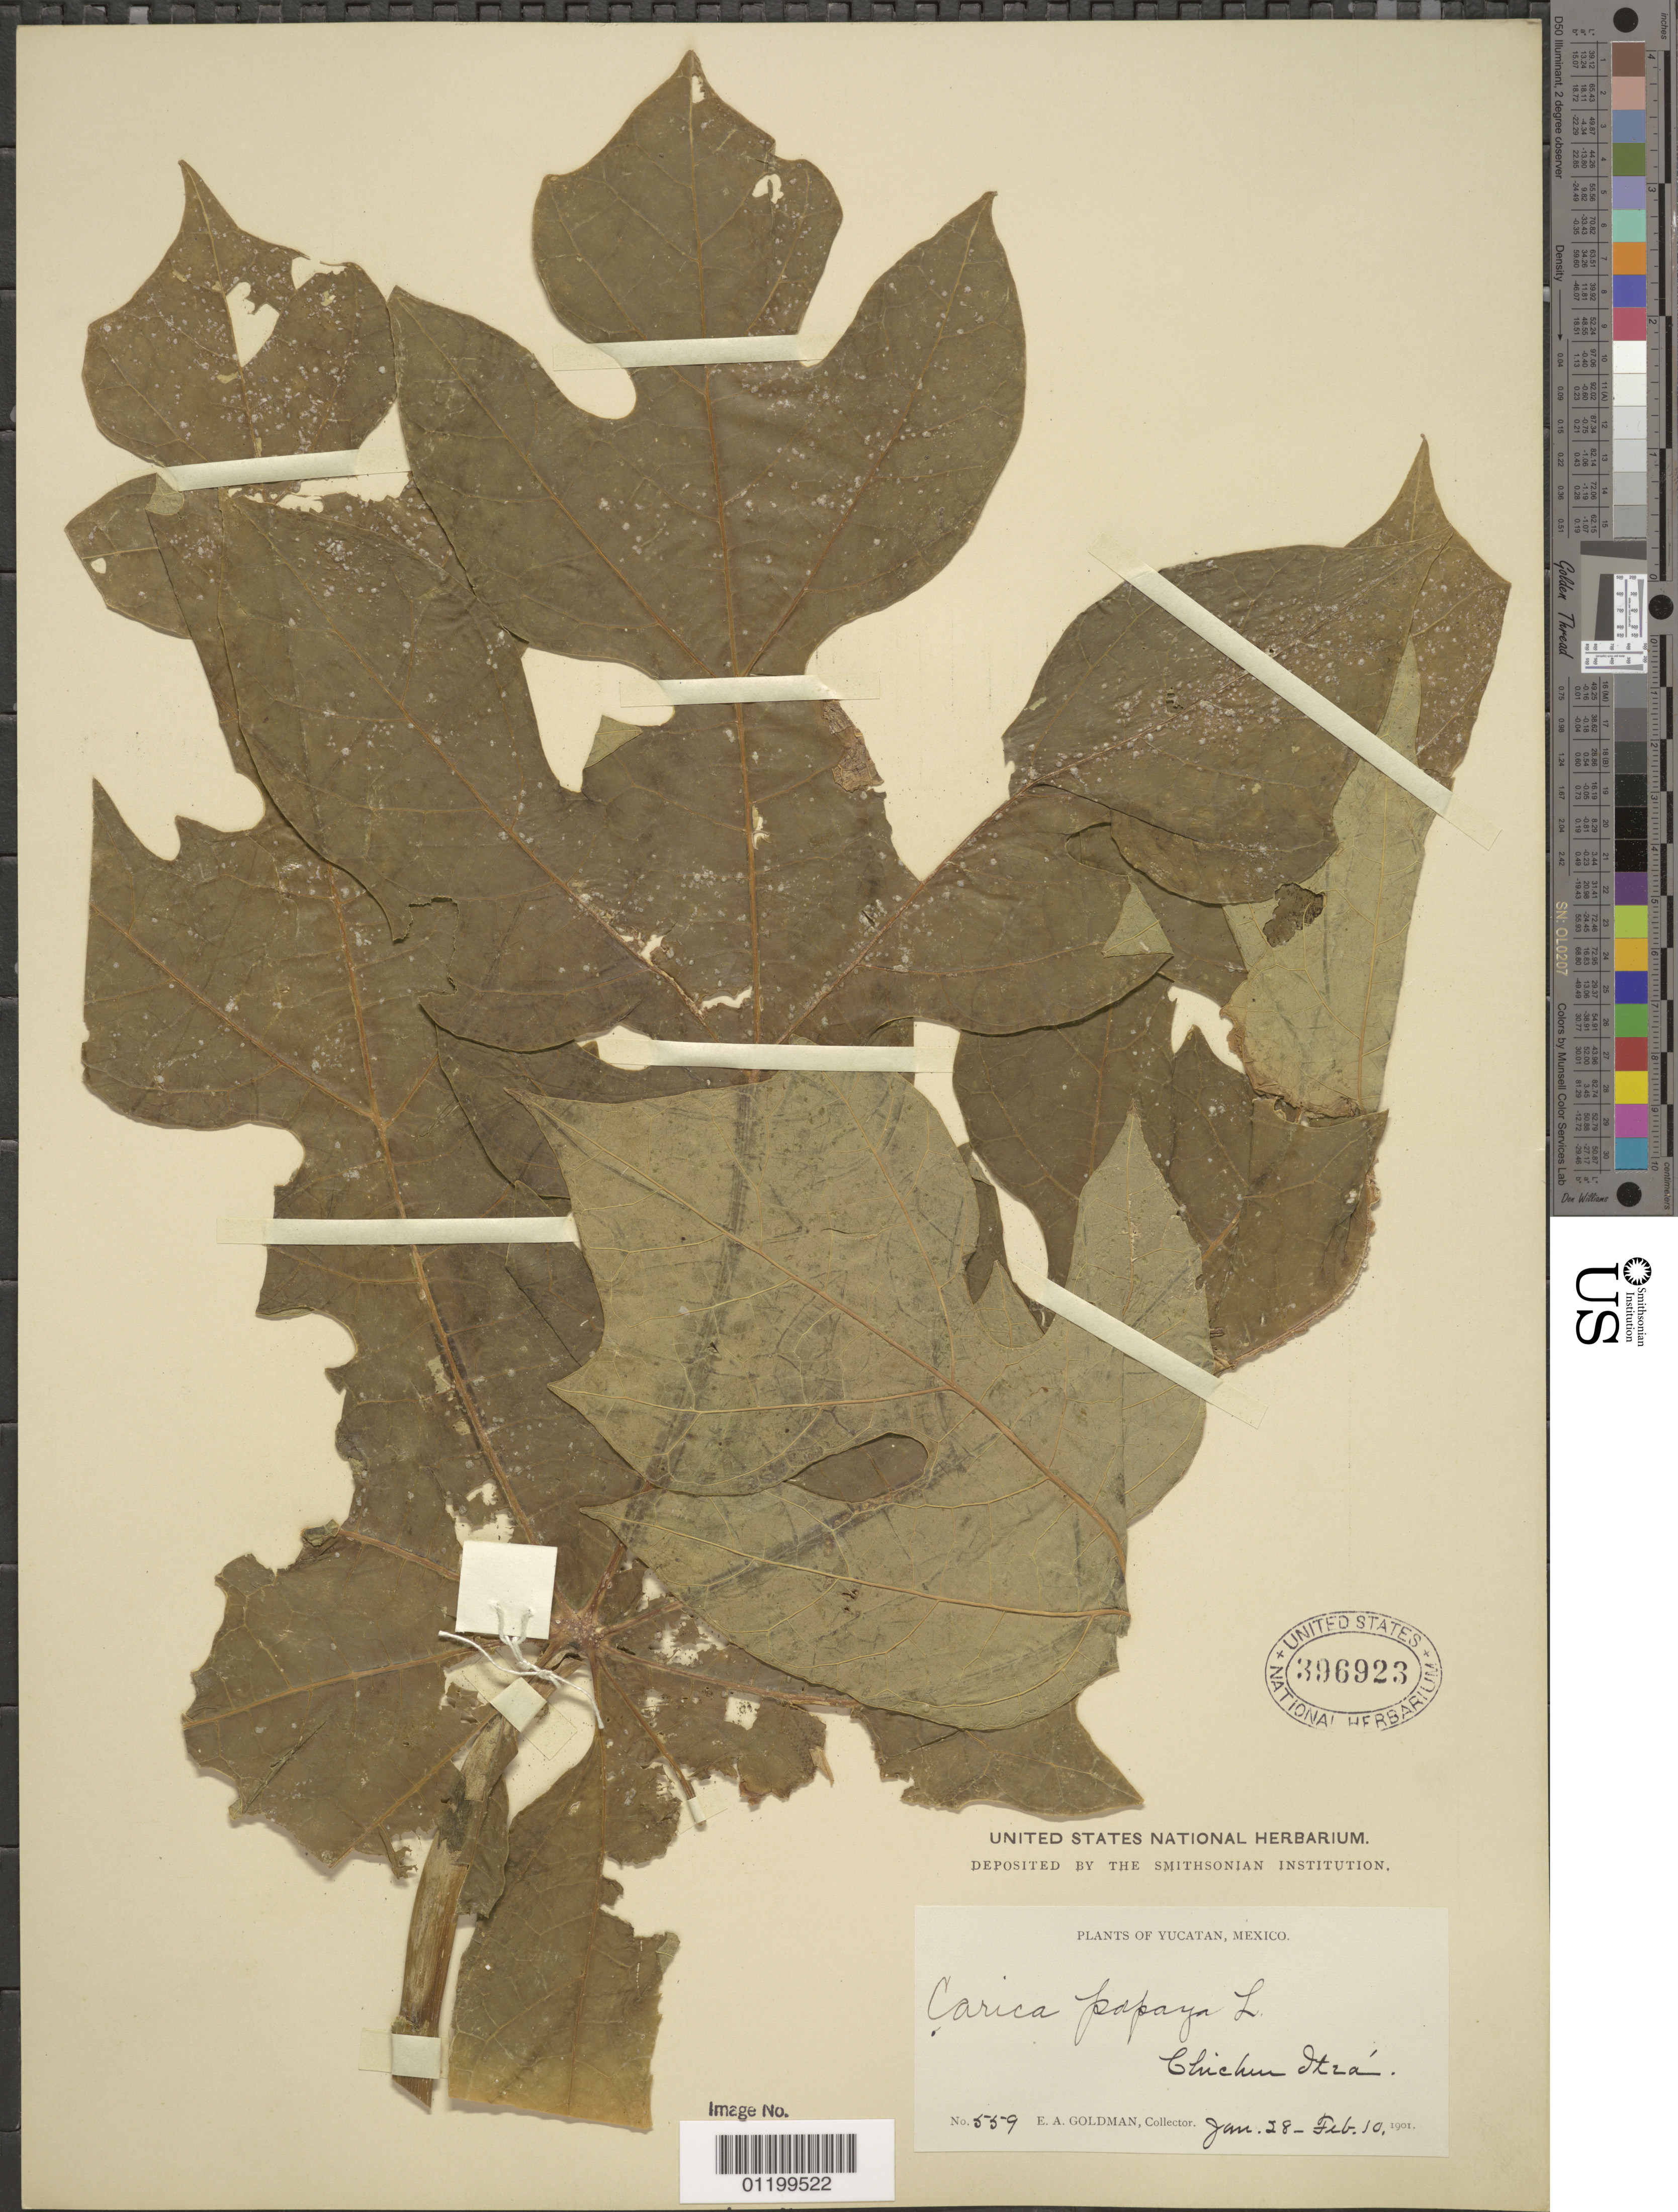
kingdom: Plantae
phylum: Tracheophyta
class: Magnoliopsida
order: Brassicales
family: Caricaceae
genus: Carica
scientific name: Carica papaya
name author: L.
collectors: E. A. Goldman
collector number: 559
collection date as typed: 28 Jan 1901 to 10 Feb 1901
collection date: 1901-01-28/1901-02-10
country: Mexico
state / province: Yucatán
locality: Chichen Itza.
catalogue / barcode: US 396923